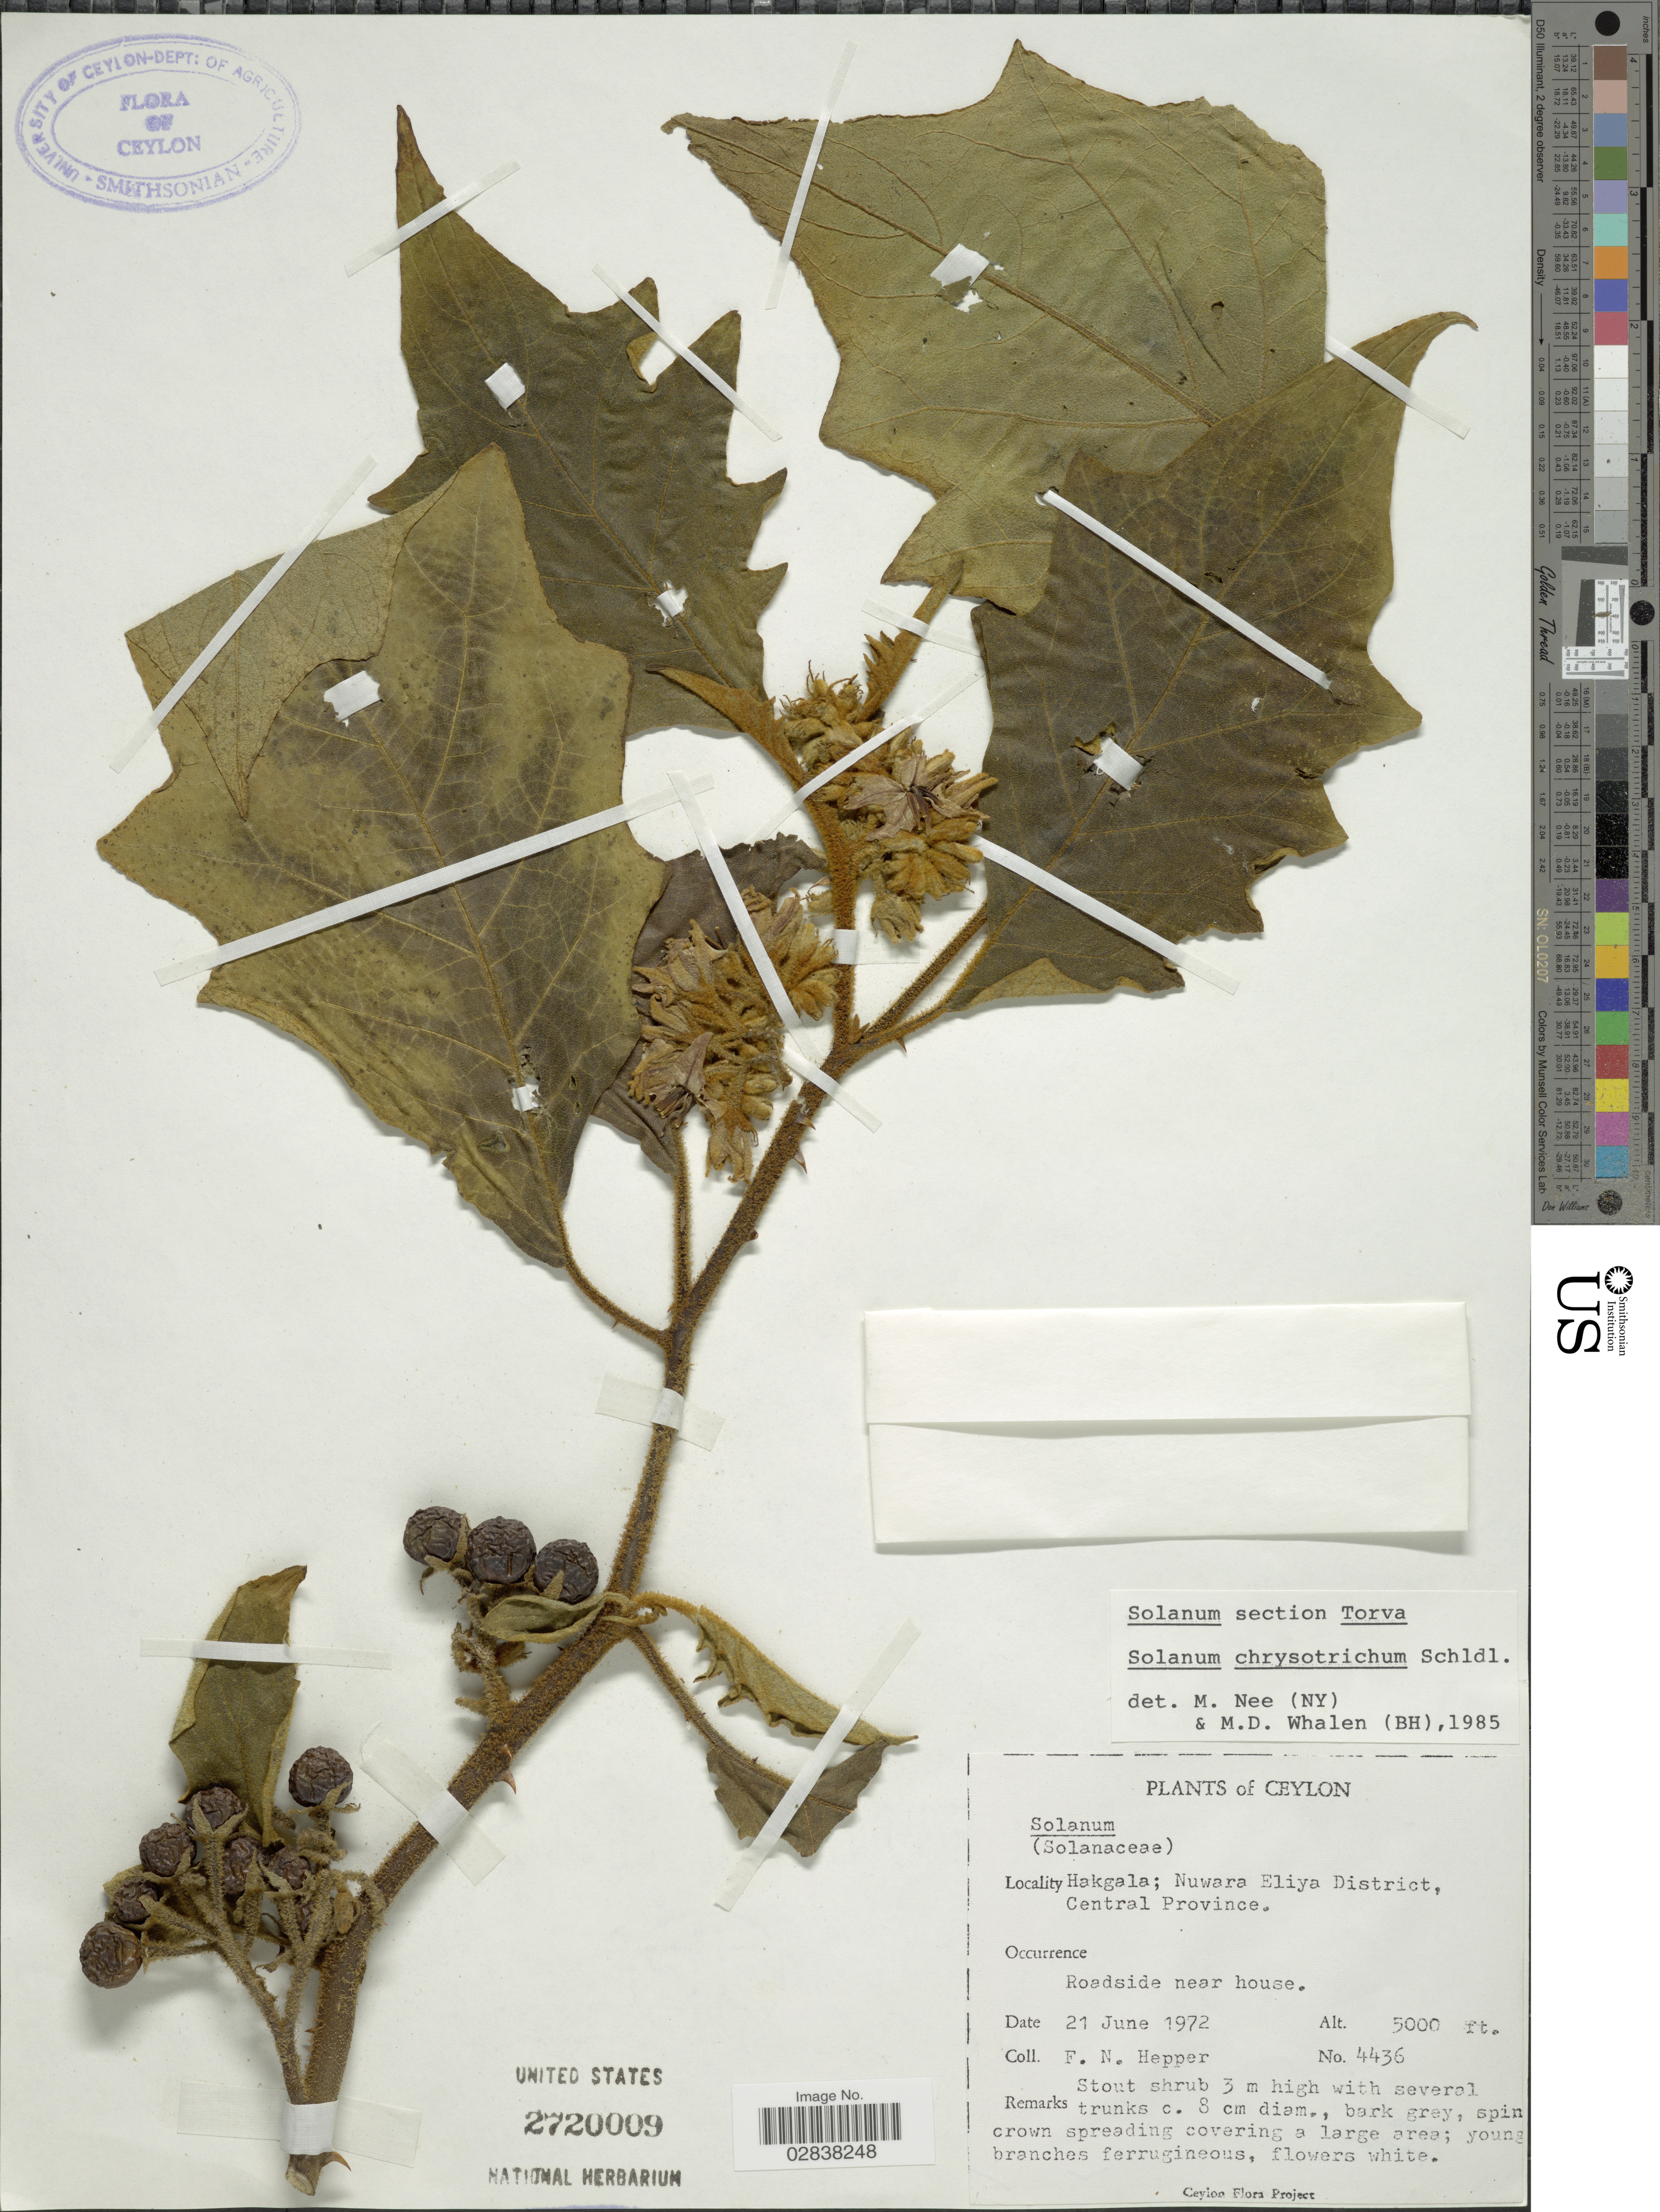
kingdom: Plantae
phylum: Tracheophyta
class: Magnoliopsida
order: Solanales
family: Solanaceae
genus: Solanum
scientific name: Solanum chrysotrichum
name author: Schltdl.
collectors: F. Hepper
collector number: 4436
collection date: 1972-06-21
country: Sri Lanka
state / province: Central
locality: Ceylon, Hakgala, Nuwara Eliya District, Central Province.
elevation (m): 1524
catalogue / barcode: US 2720009